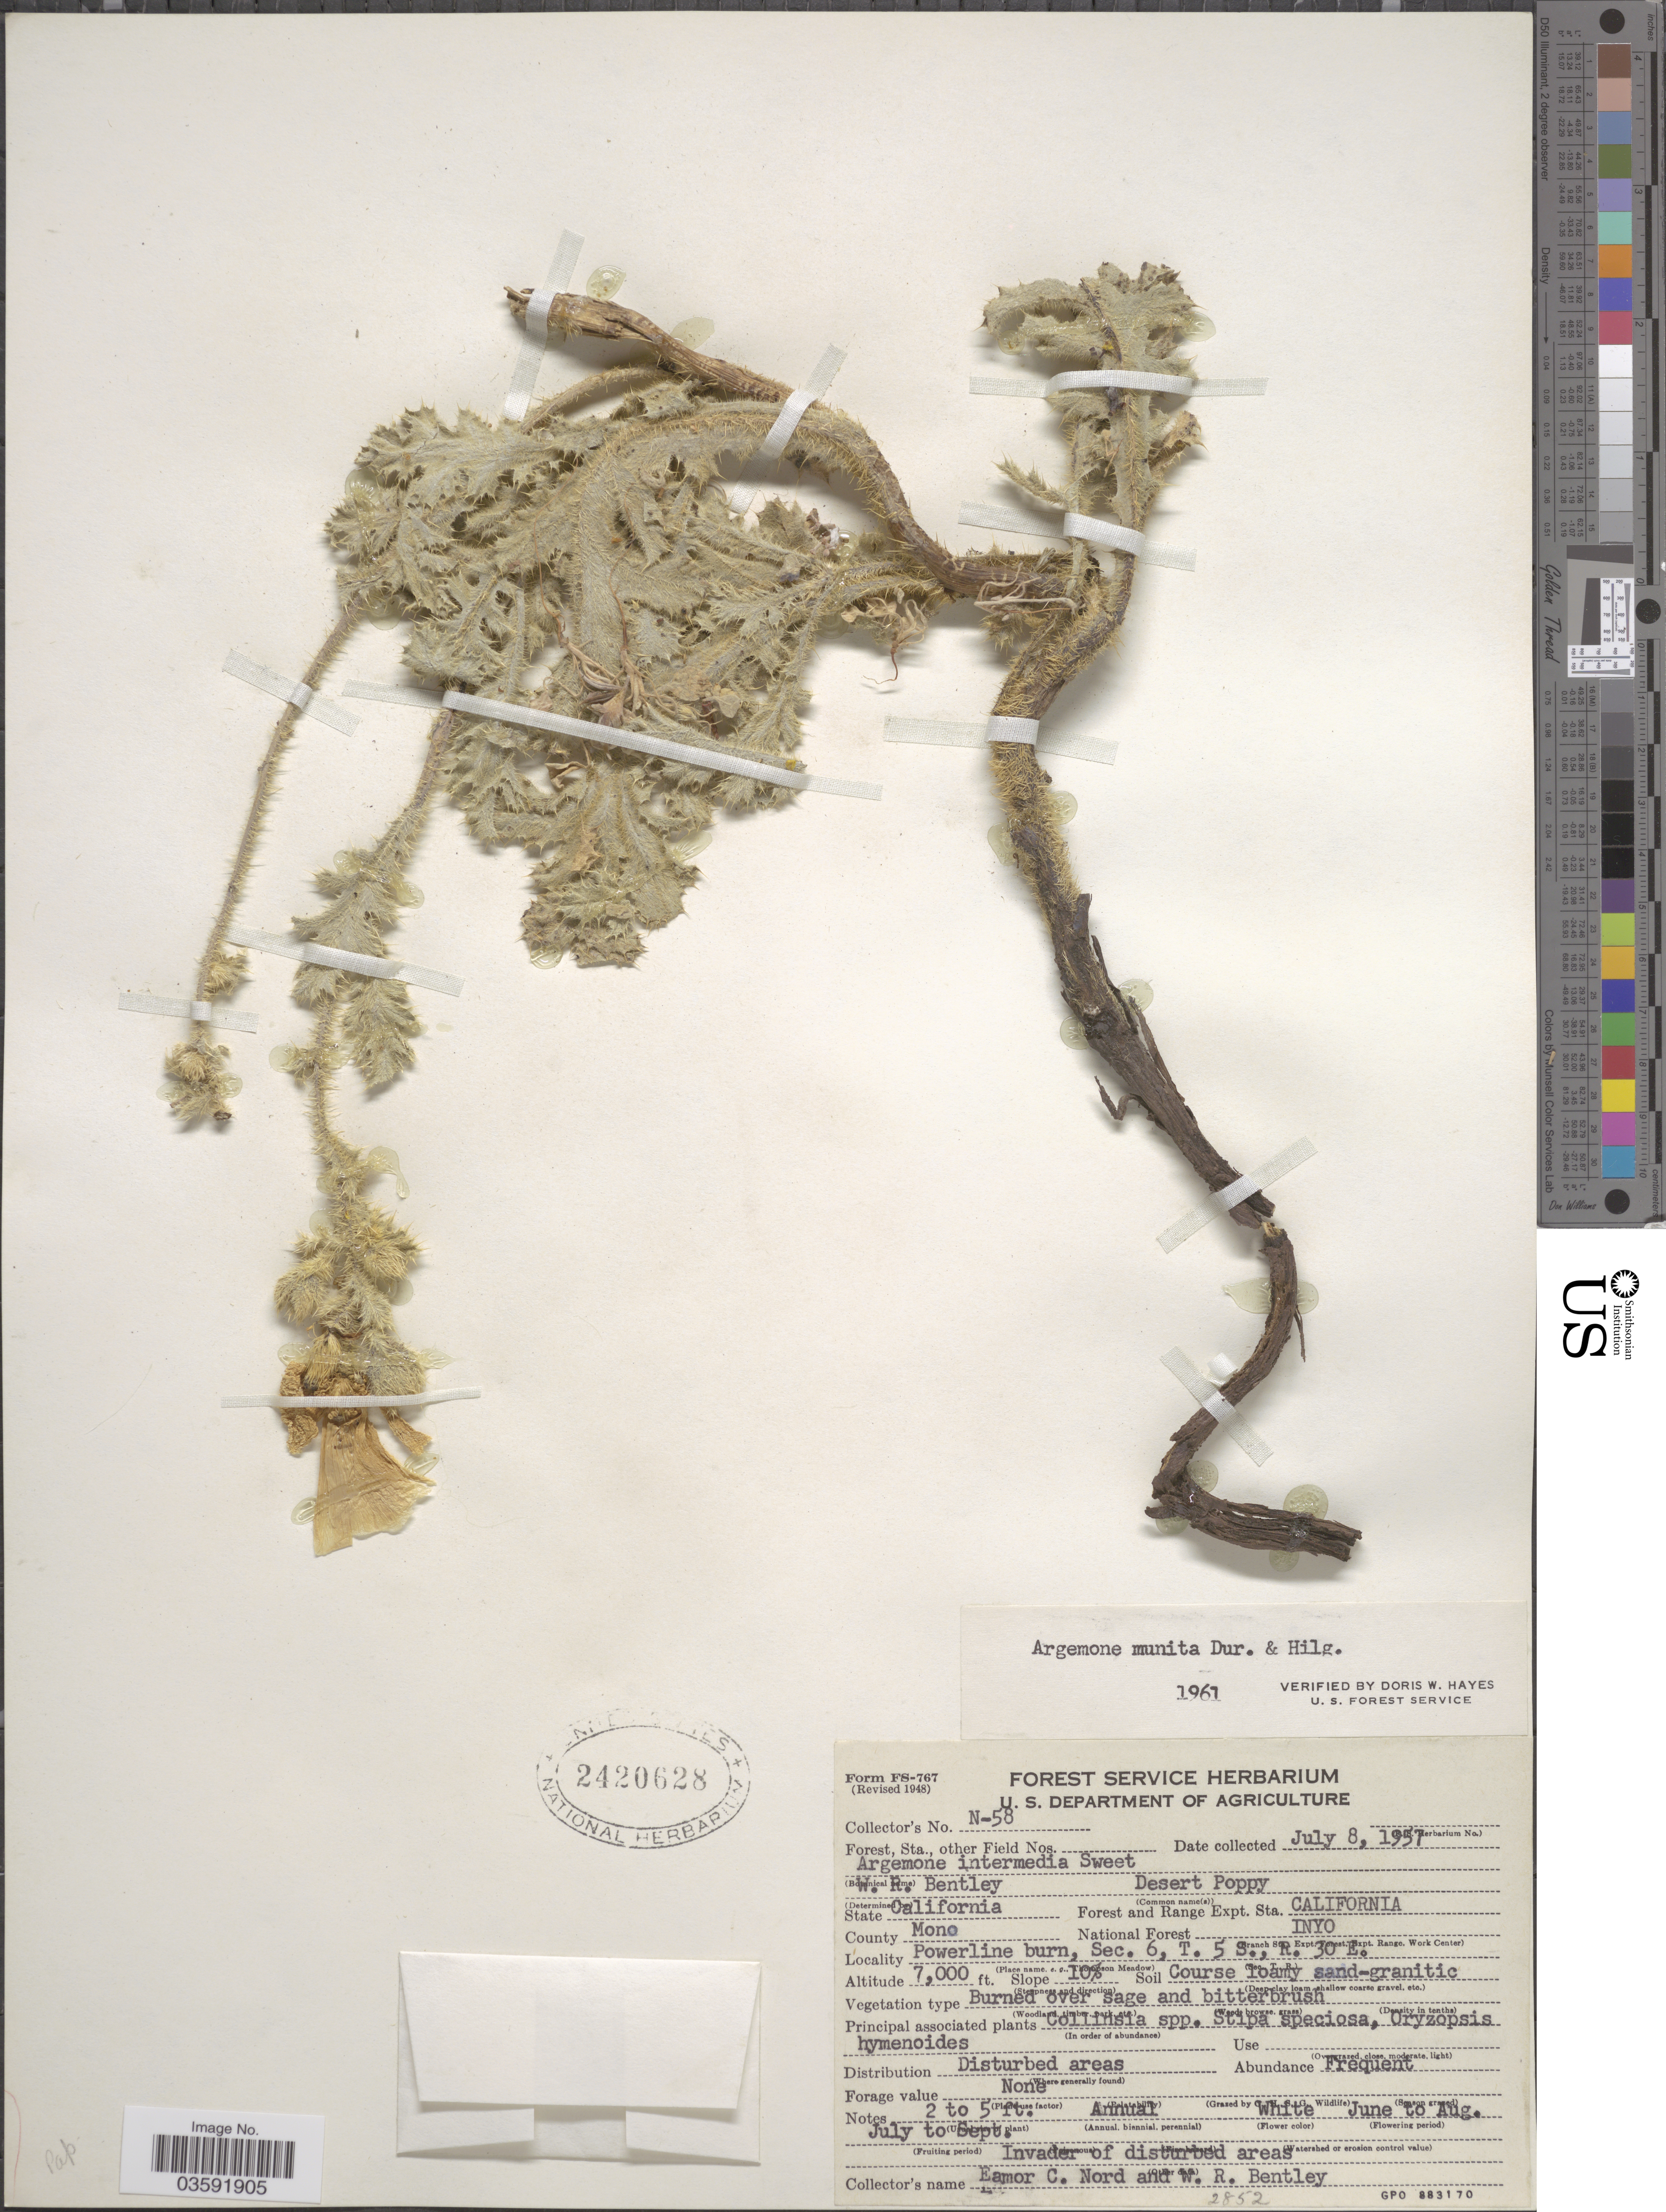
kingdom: Plantae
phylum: Tracheophyta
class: Magnoliopsida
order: Ranunculales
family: Papaveraceae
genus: Argemone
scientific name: Argemone corymbosa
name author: Greene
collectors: E. Nord & W. Bentley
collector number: N-58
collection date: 1957-07-08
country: United States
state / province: California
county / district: Mono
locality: Forest and Range Expt. Sta. California. County Mono. National Forest Inyo. Powerline burn, Sec. 6, T. 5 S., R. 30 E.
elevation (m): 2134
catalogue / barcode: US 2420628